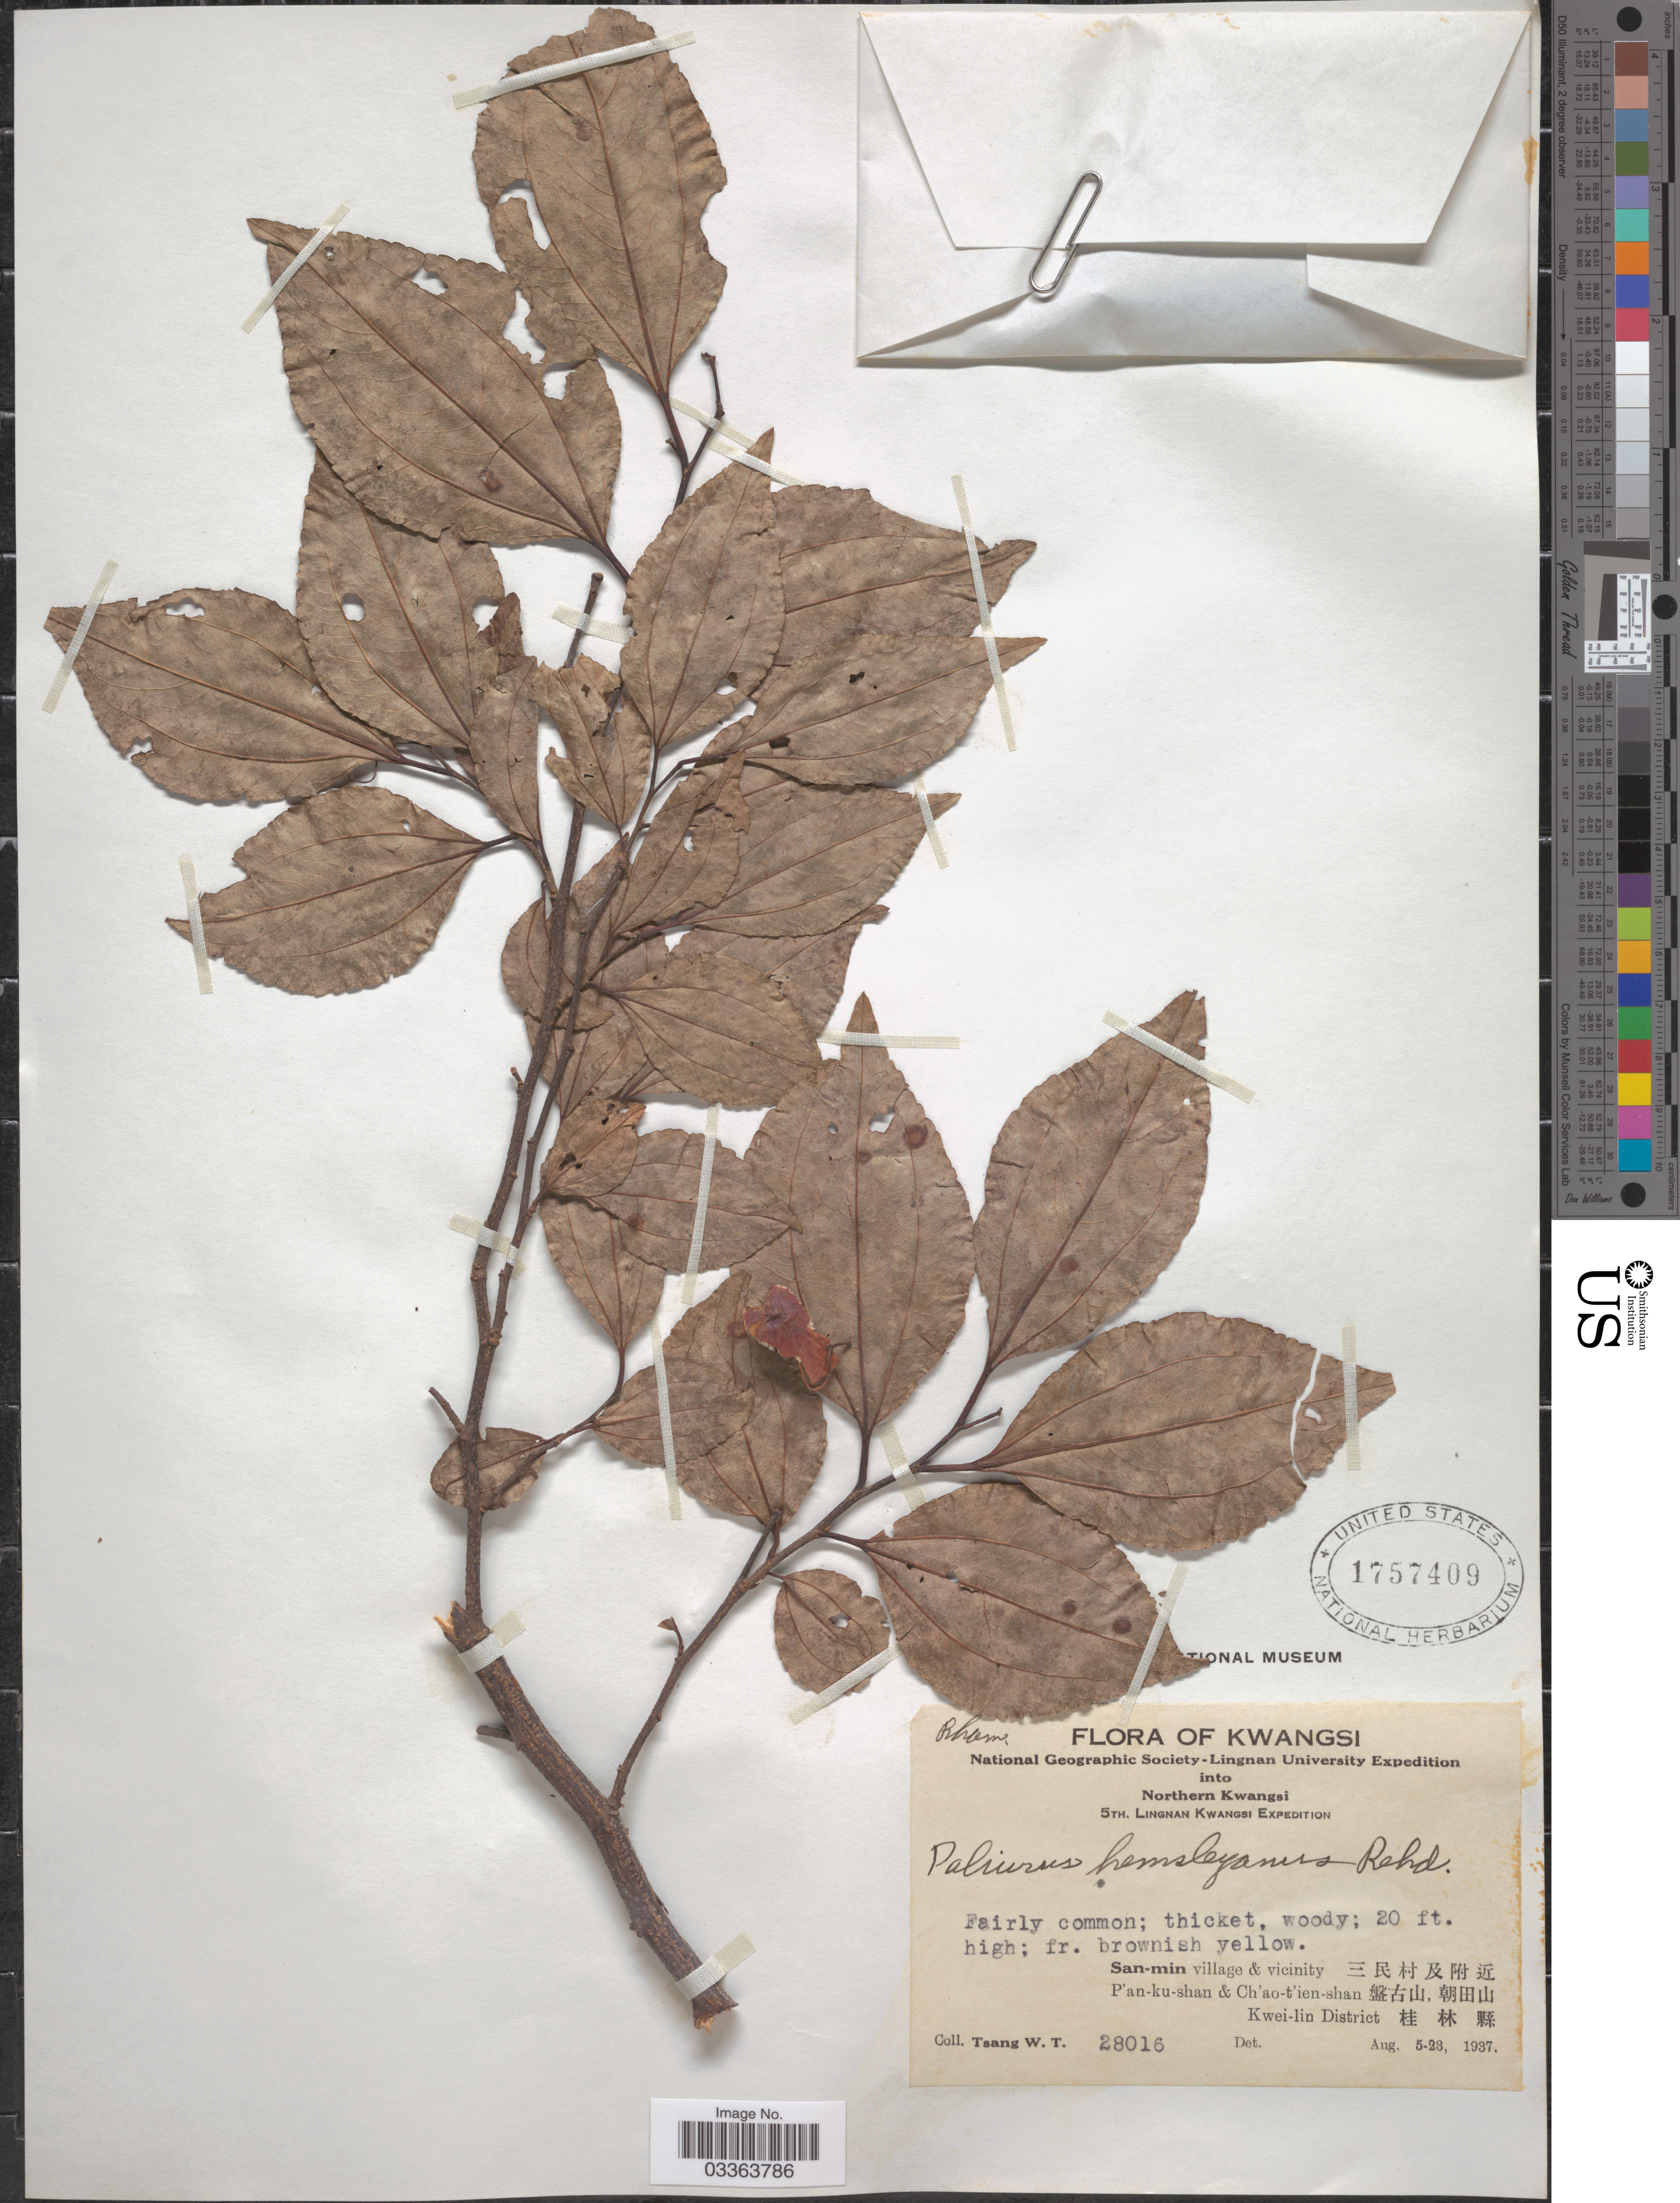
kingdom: Plantae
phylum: Tracheophyta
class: Magnoliopsida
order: Rosales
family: Rhamnaceae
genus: Paliurus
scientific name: Paliurus hemsleyanus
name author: Rehder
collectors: W. T. Tsang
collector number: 28016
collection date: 1937-08-05/1937-08-28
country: China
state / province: Guangxi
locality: Kwangsi. Northern Kwangsi. San-min village & vicinity. X. P'an-ku-shan & Ch'ao-t'ien-shan. X. Kwei-lin District. X.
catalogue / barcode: US 1757409